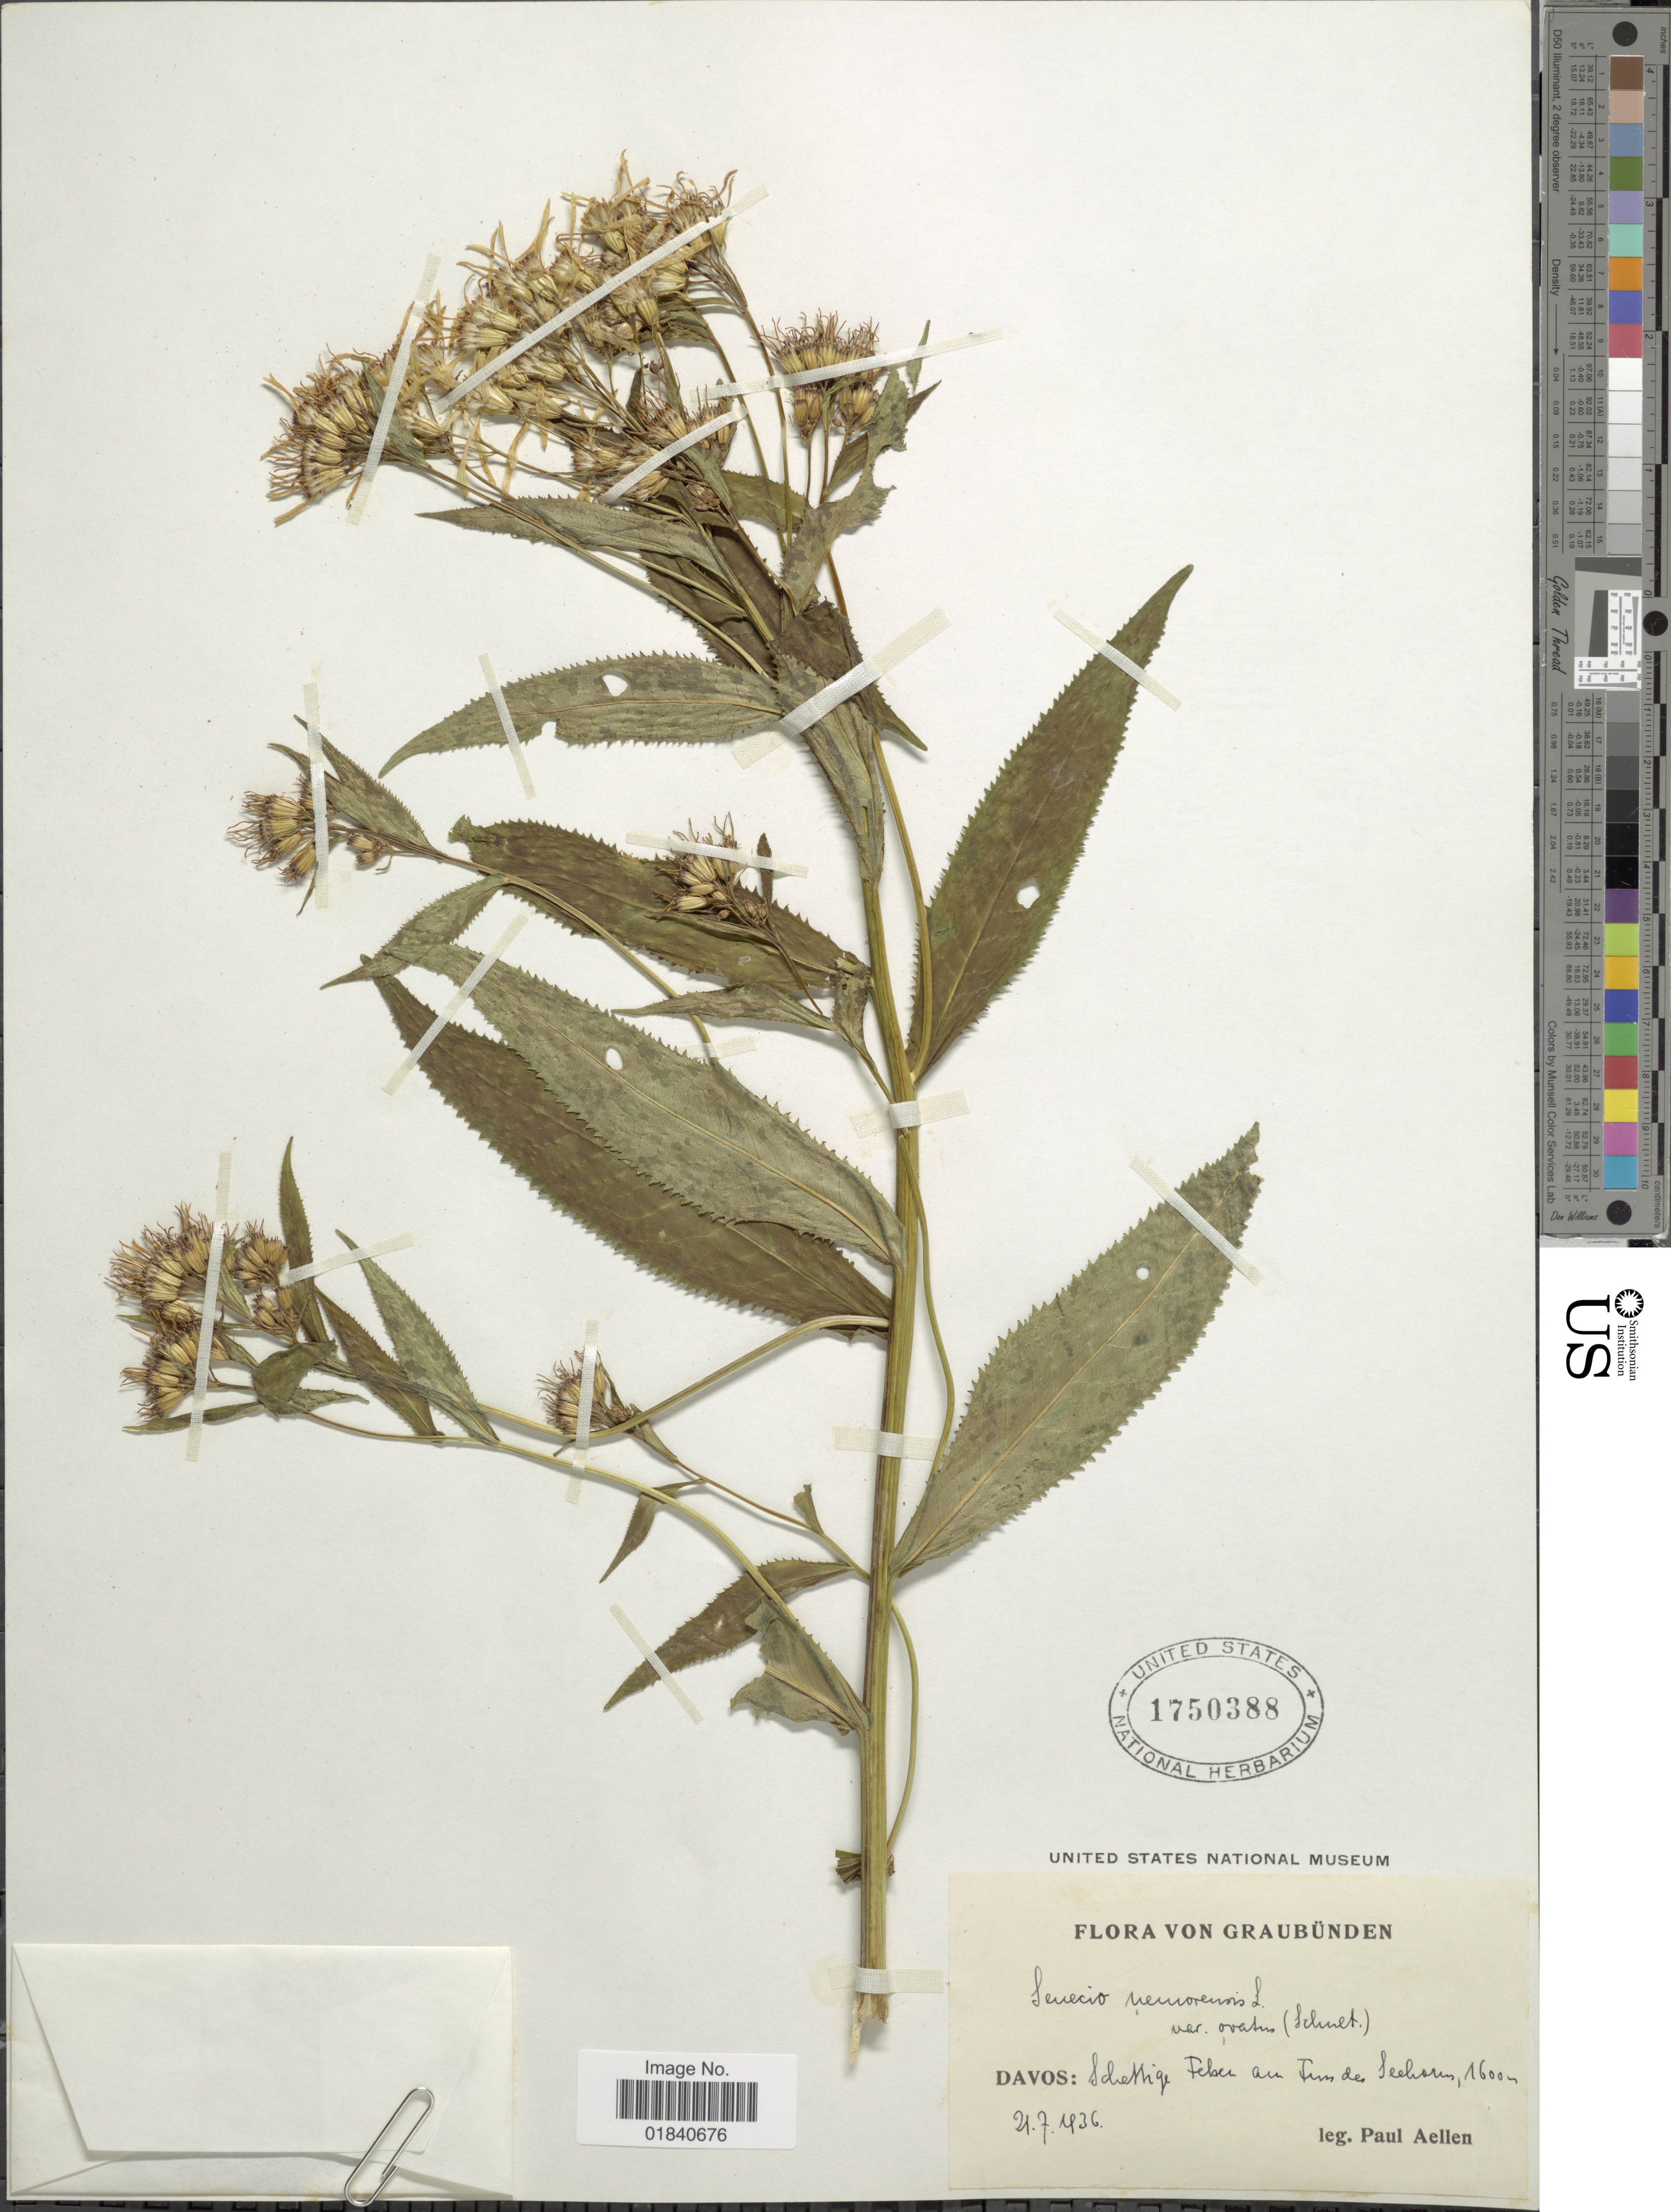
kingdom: Plantae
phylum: Tracheophyta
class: Magnoliopsida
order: Asterales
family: Asteraceae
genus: Senecio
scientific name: Senecio nemorensis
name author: L.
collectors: P. Aellen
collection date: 1936-07-21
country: Switzerland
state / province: Graubunden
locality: Davos: Seehorn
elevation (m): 1600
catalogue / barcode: US 1750388